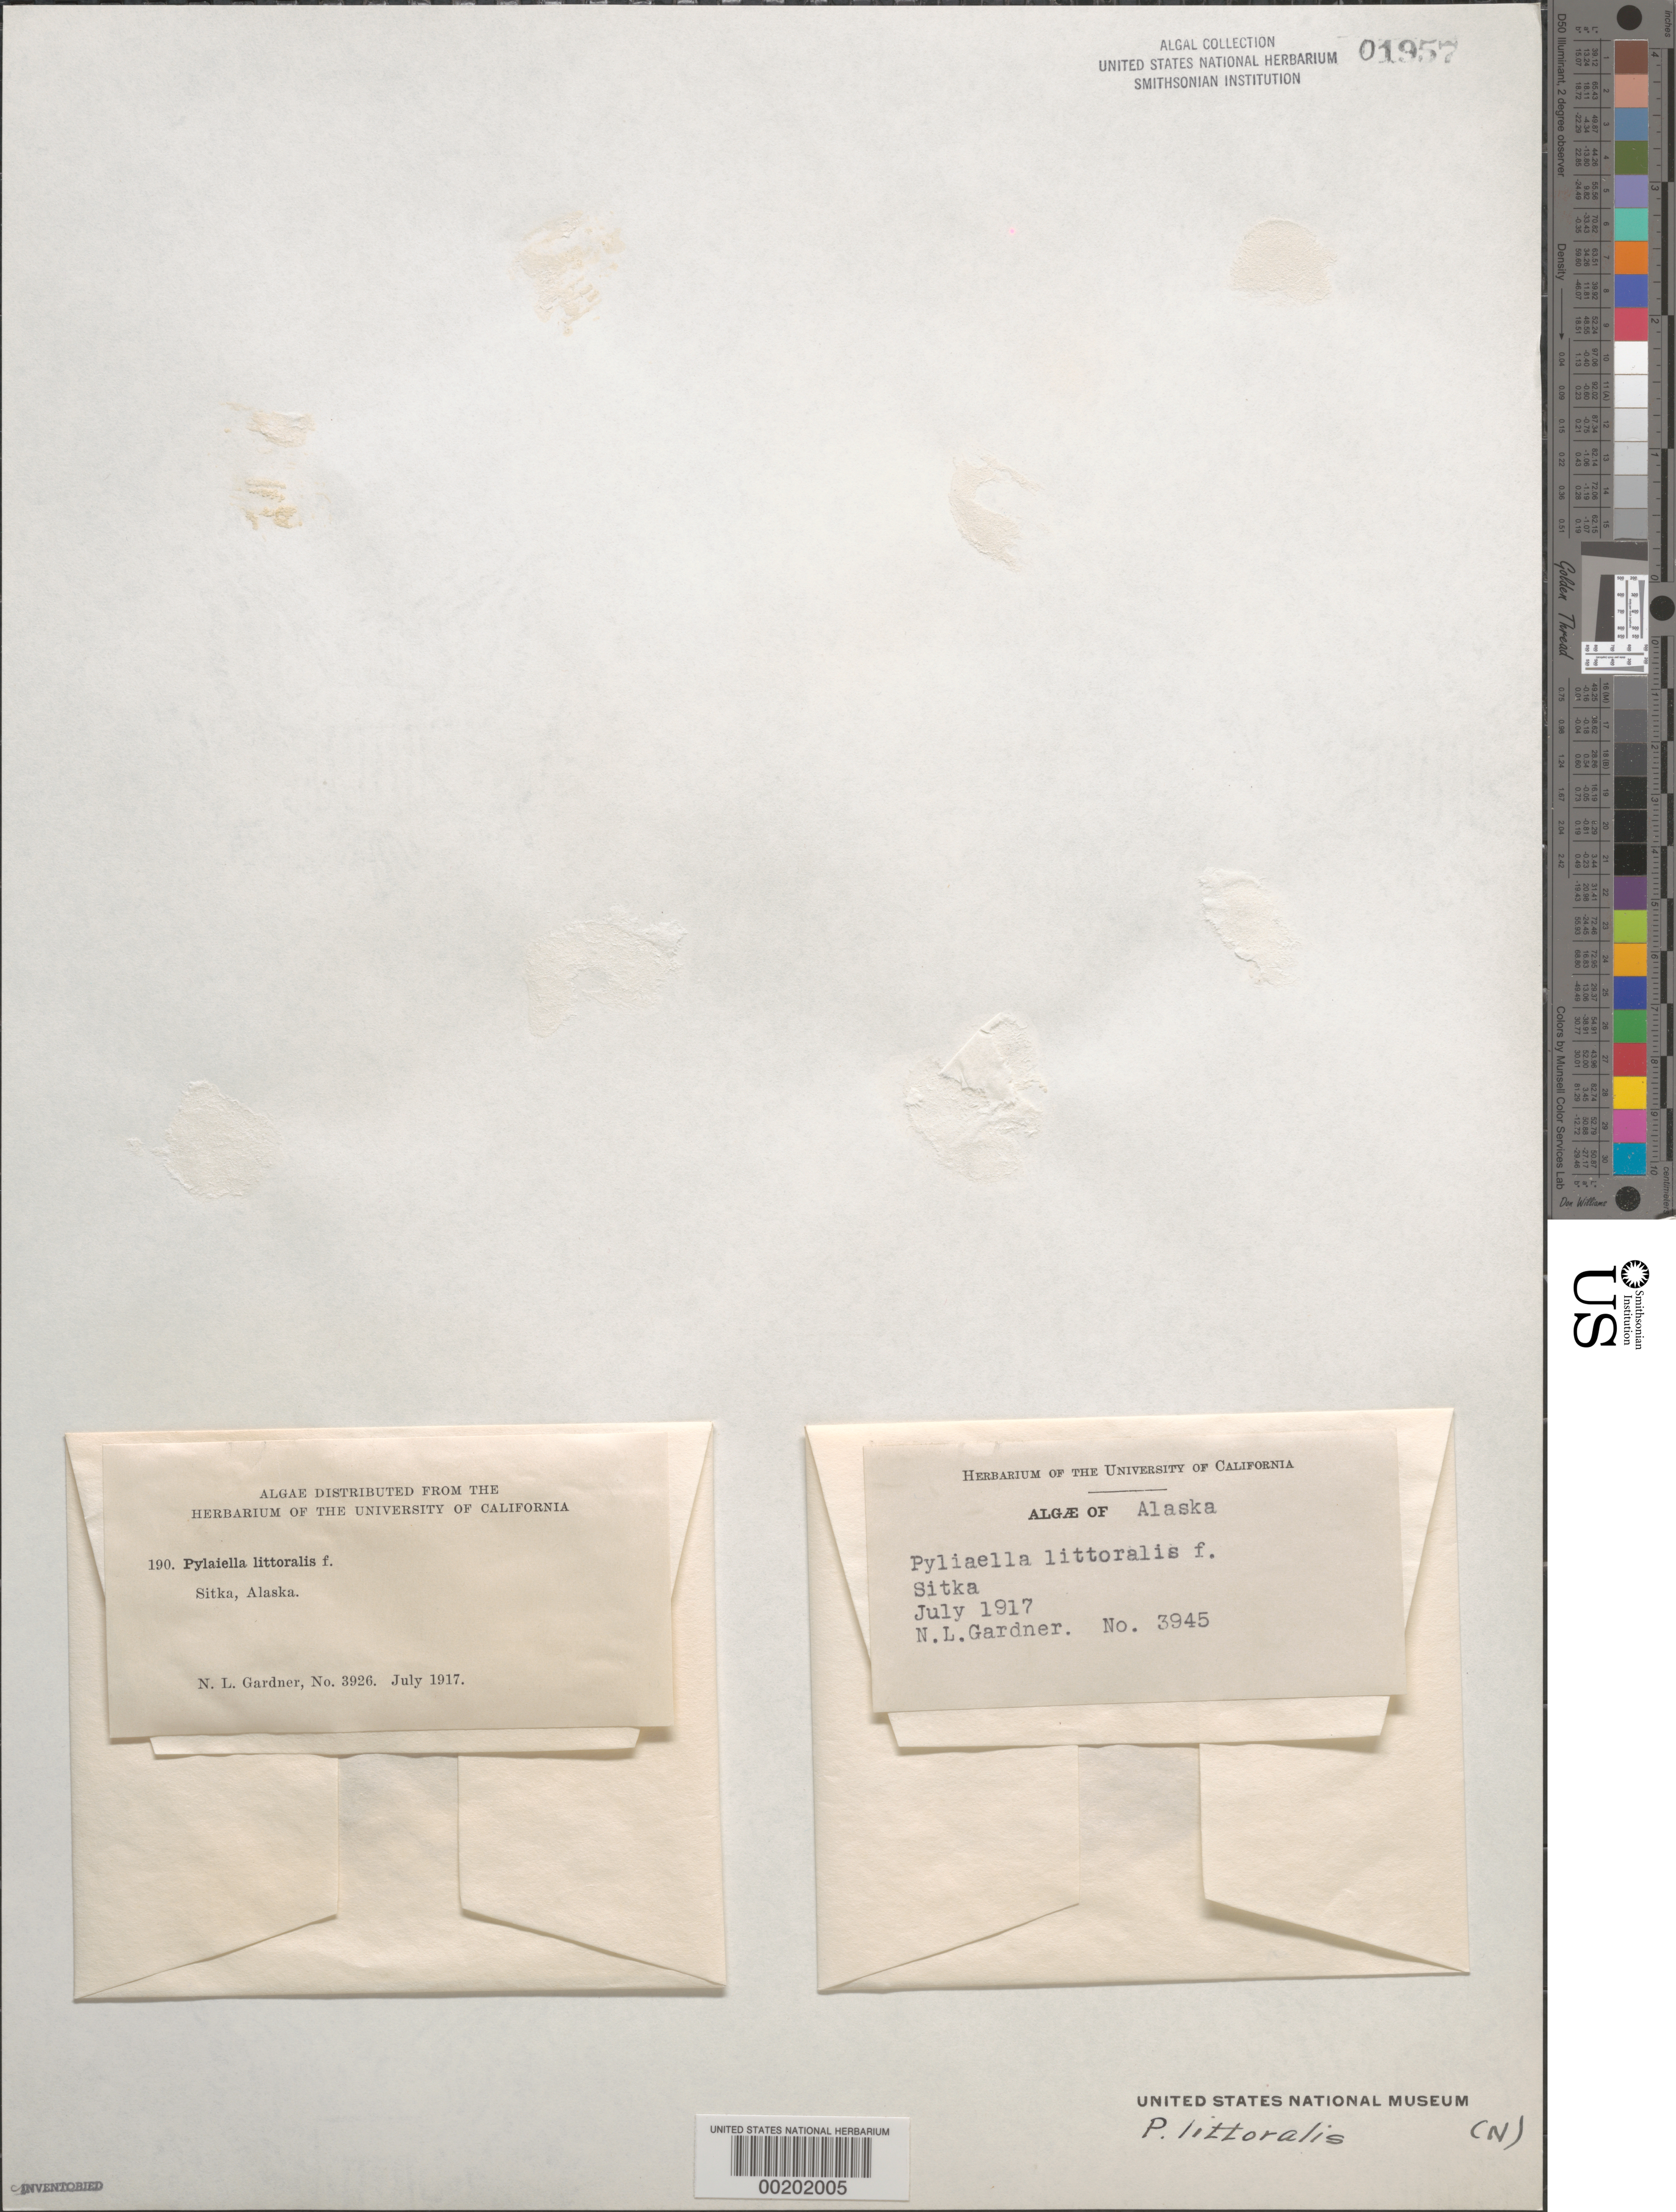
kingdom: Chromista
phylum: Ochrophyta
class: Phaeophyceae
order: Ectocarpales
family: Acinetosporaceae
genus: Pylaiella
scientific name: Pylaiella litoralis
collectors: N. Gardner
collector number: NLG 3926 & NLG 3945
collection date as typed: Jul 1917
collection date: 1917-07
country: United States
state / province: Alaska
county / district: Sitka Division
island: Baranof Island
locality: Sitka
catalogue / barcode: US 1957